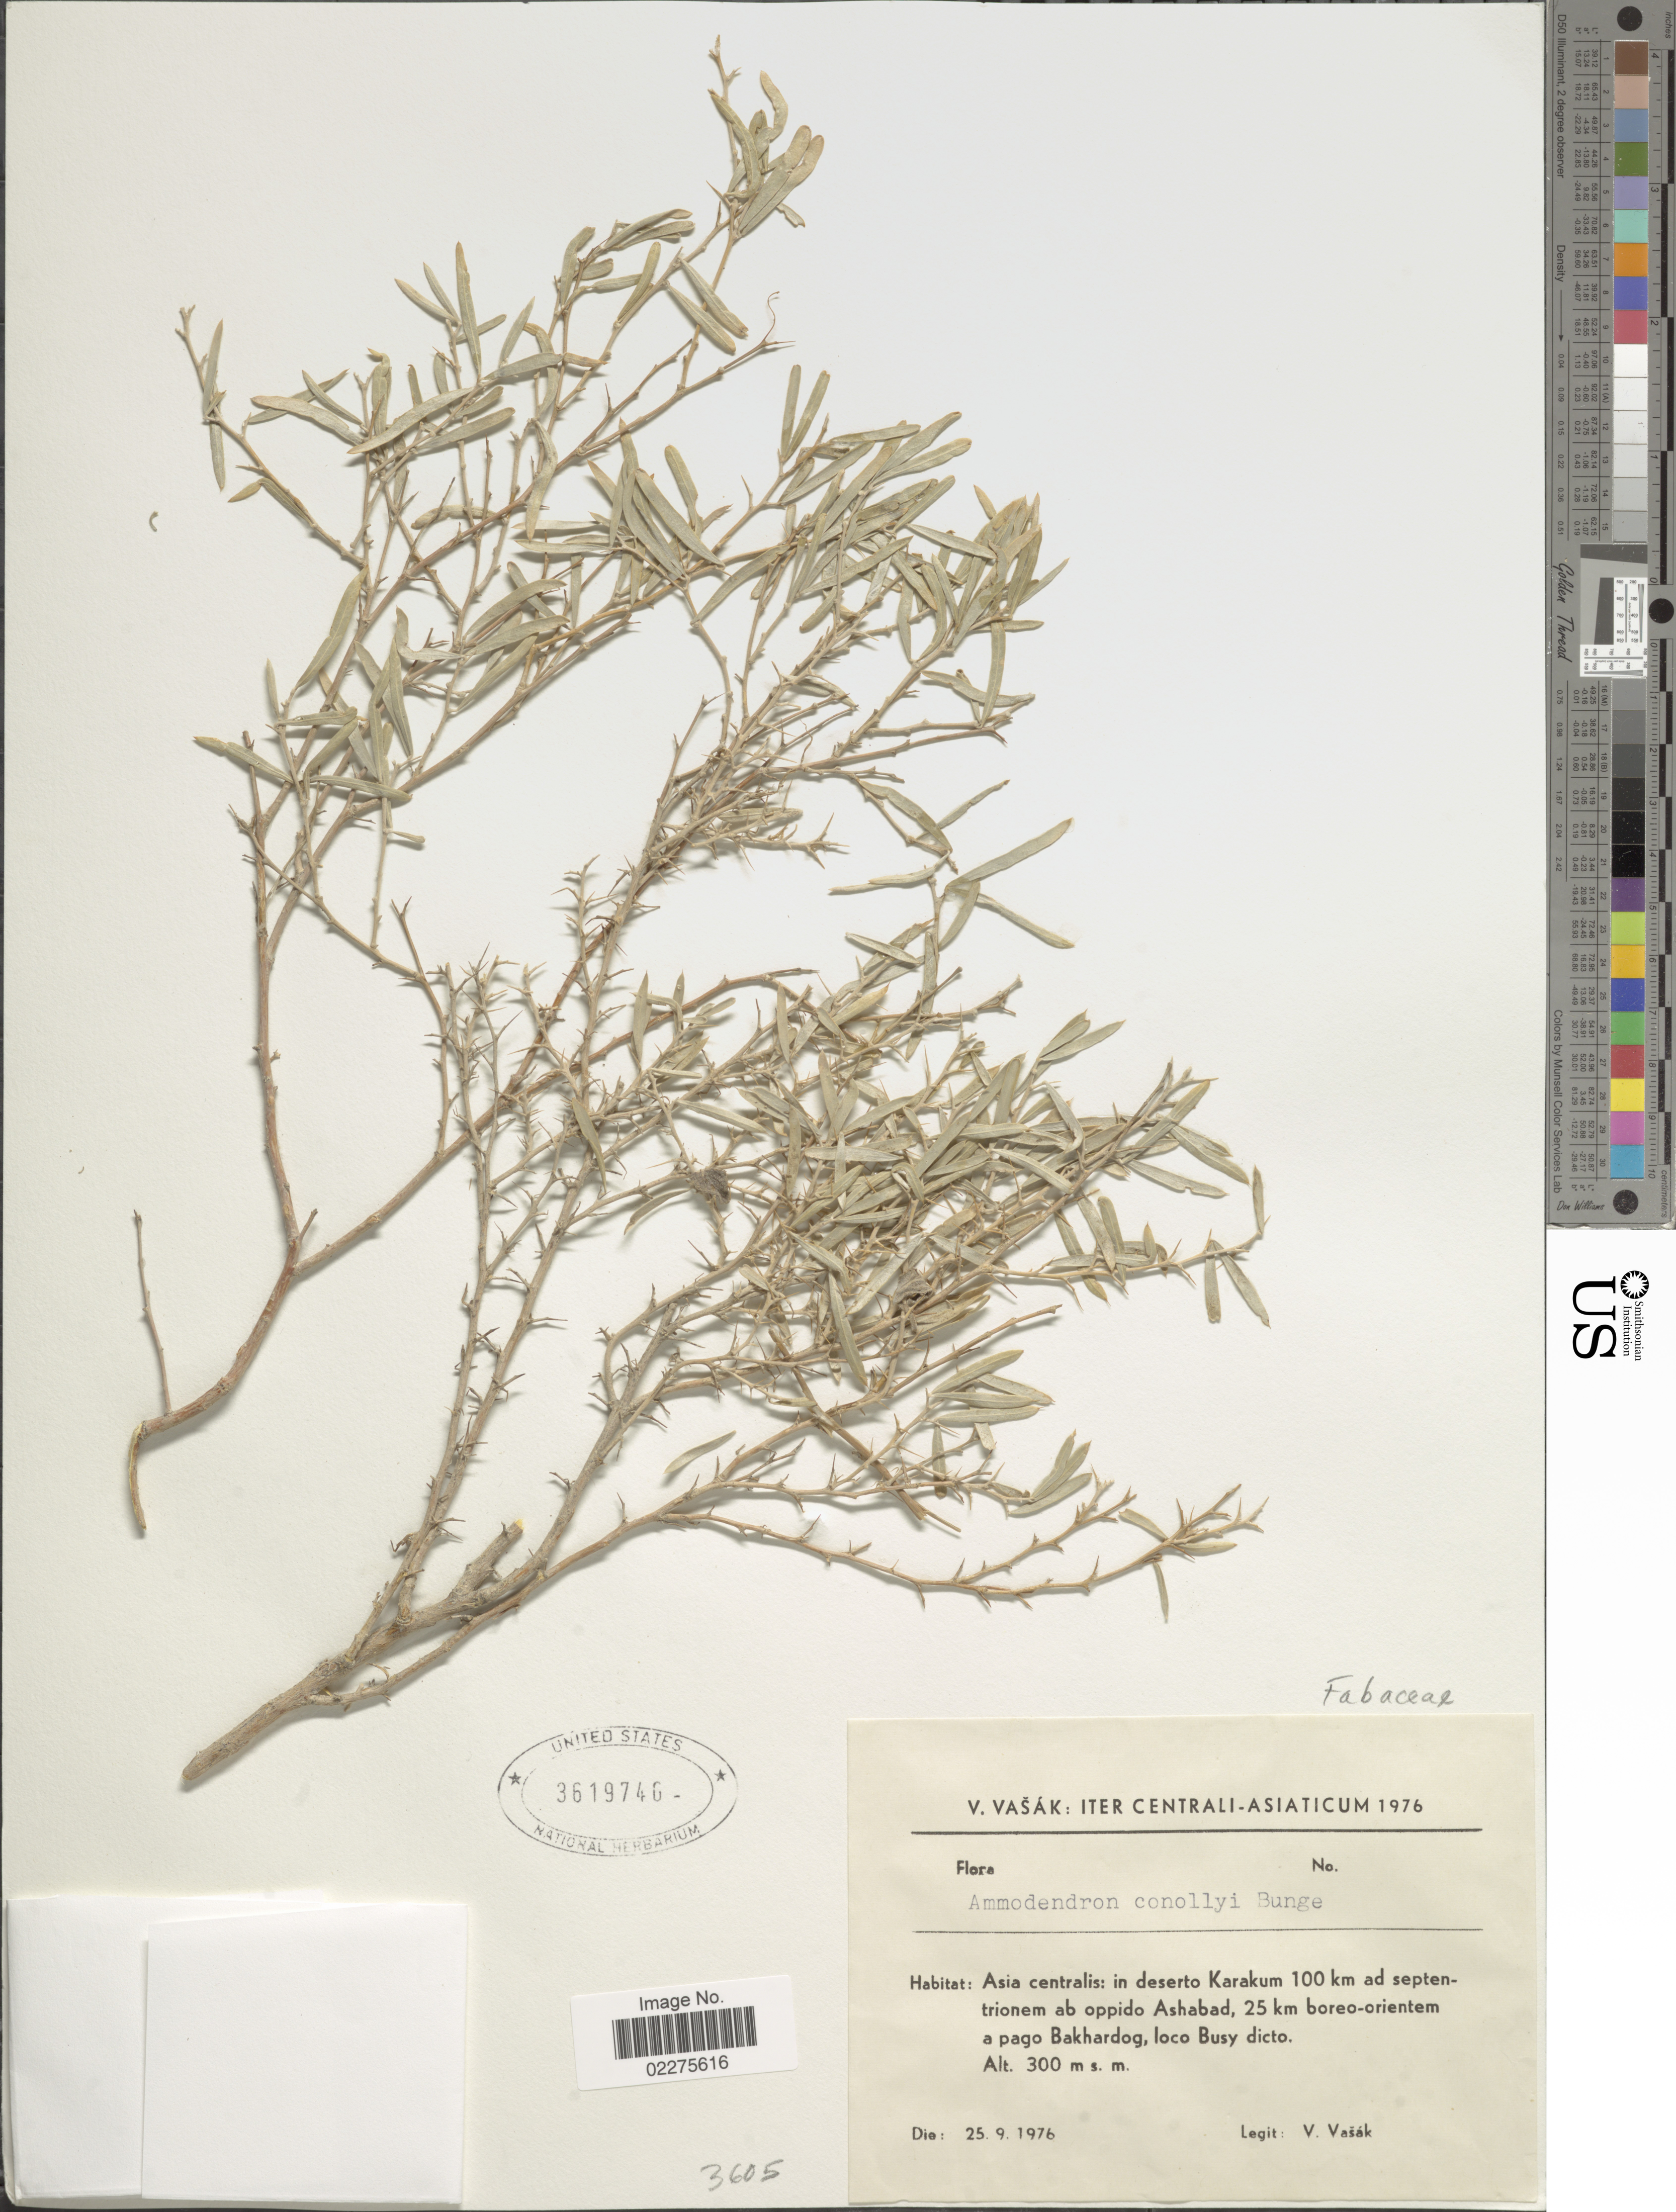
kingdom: Plantae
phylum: Tracheophyta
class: Magnoliopsida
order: Fabales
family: Fabaceae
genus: Ammodendron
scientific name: Ammodendron conollyi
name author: Bunge ex Boiss.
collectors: V. Vasak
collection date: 1976-09-25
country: Turkmenistan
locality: Asia centralis: in deserto Karakum 100 km ad septentrionem ab oppido Ashabad, 25 km boreo-orientem a pago Bakhardog, loco Busy dicto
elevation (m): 300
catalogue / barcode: US 3619746